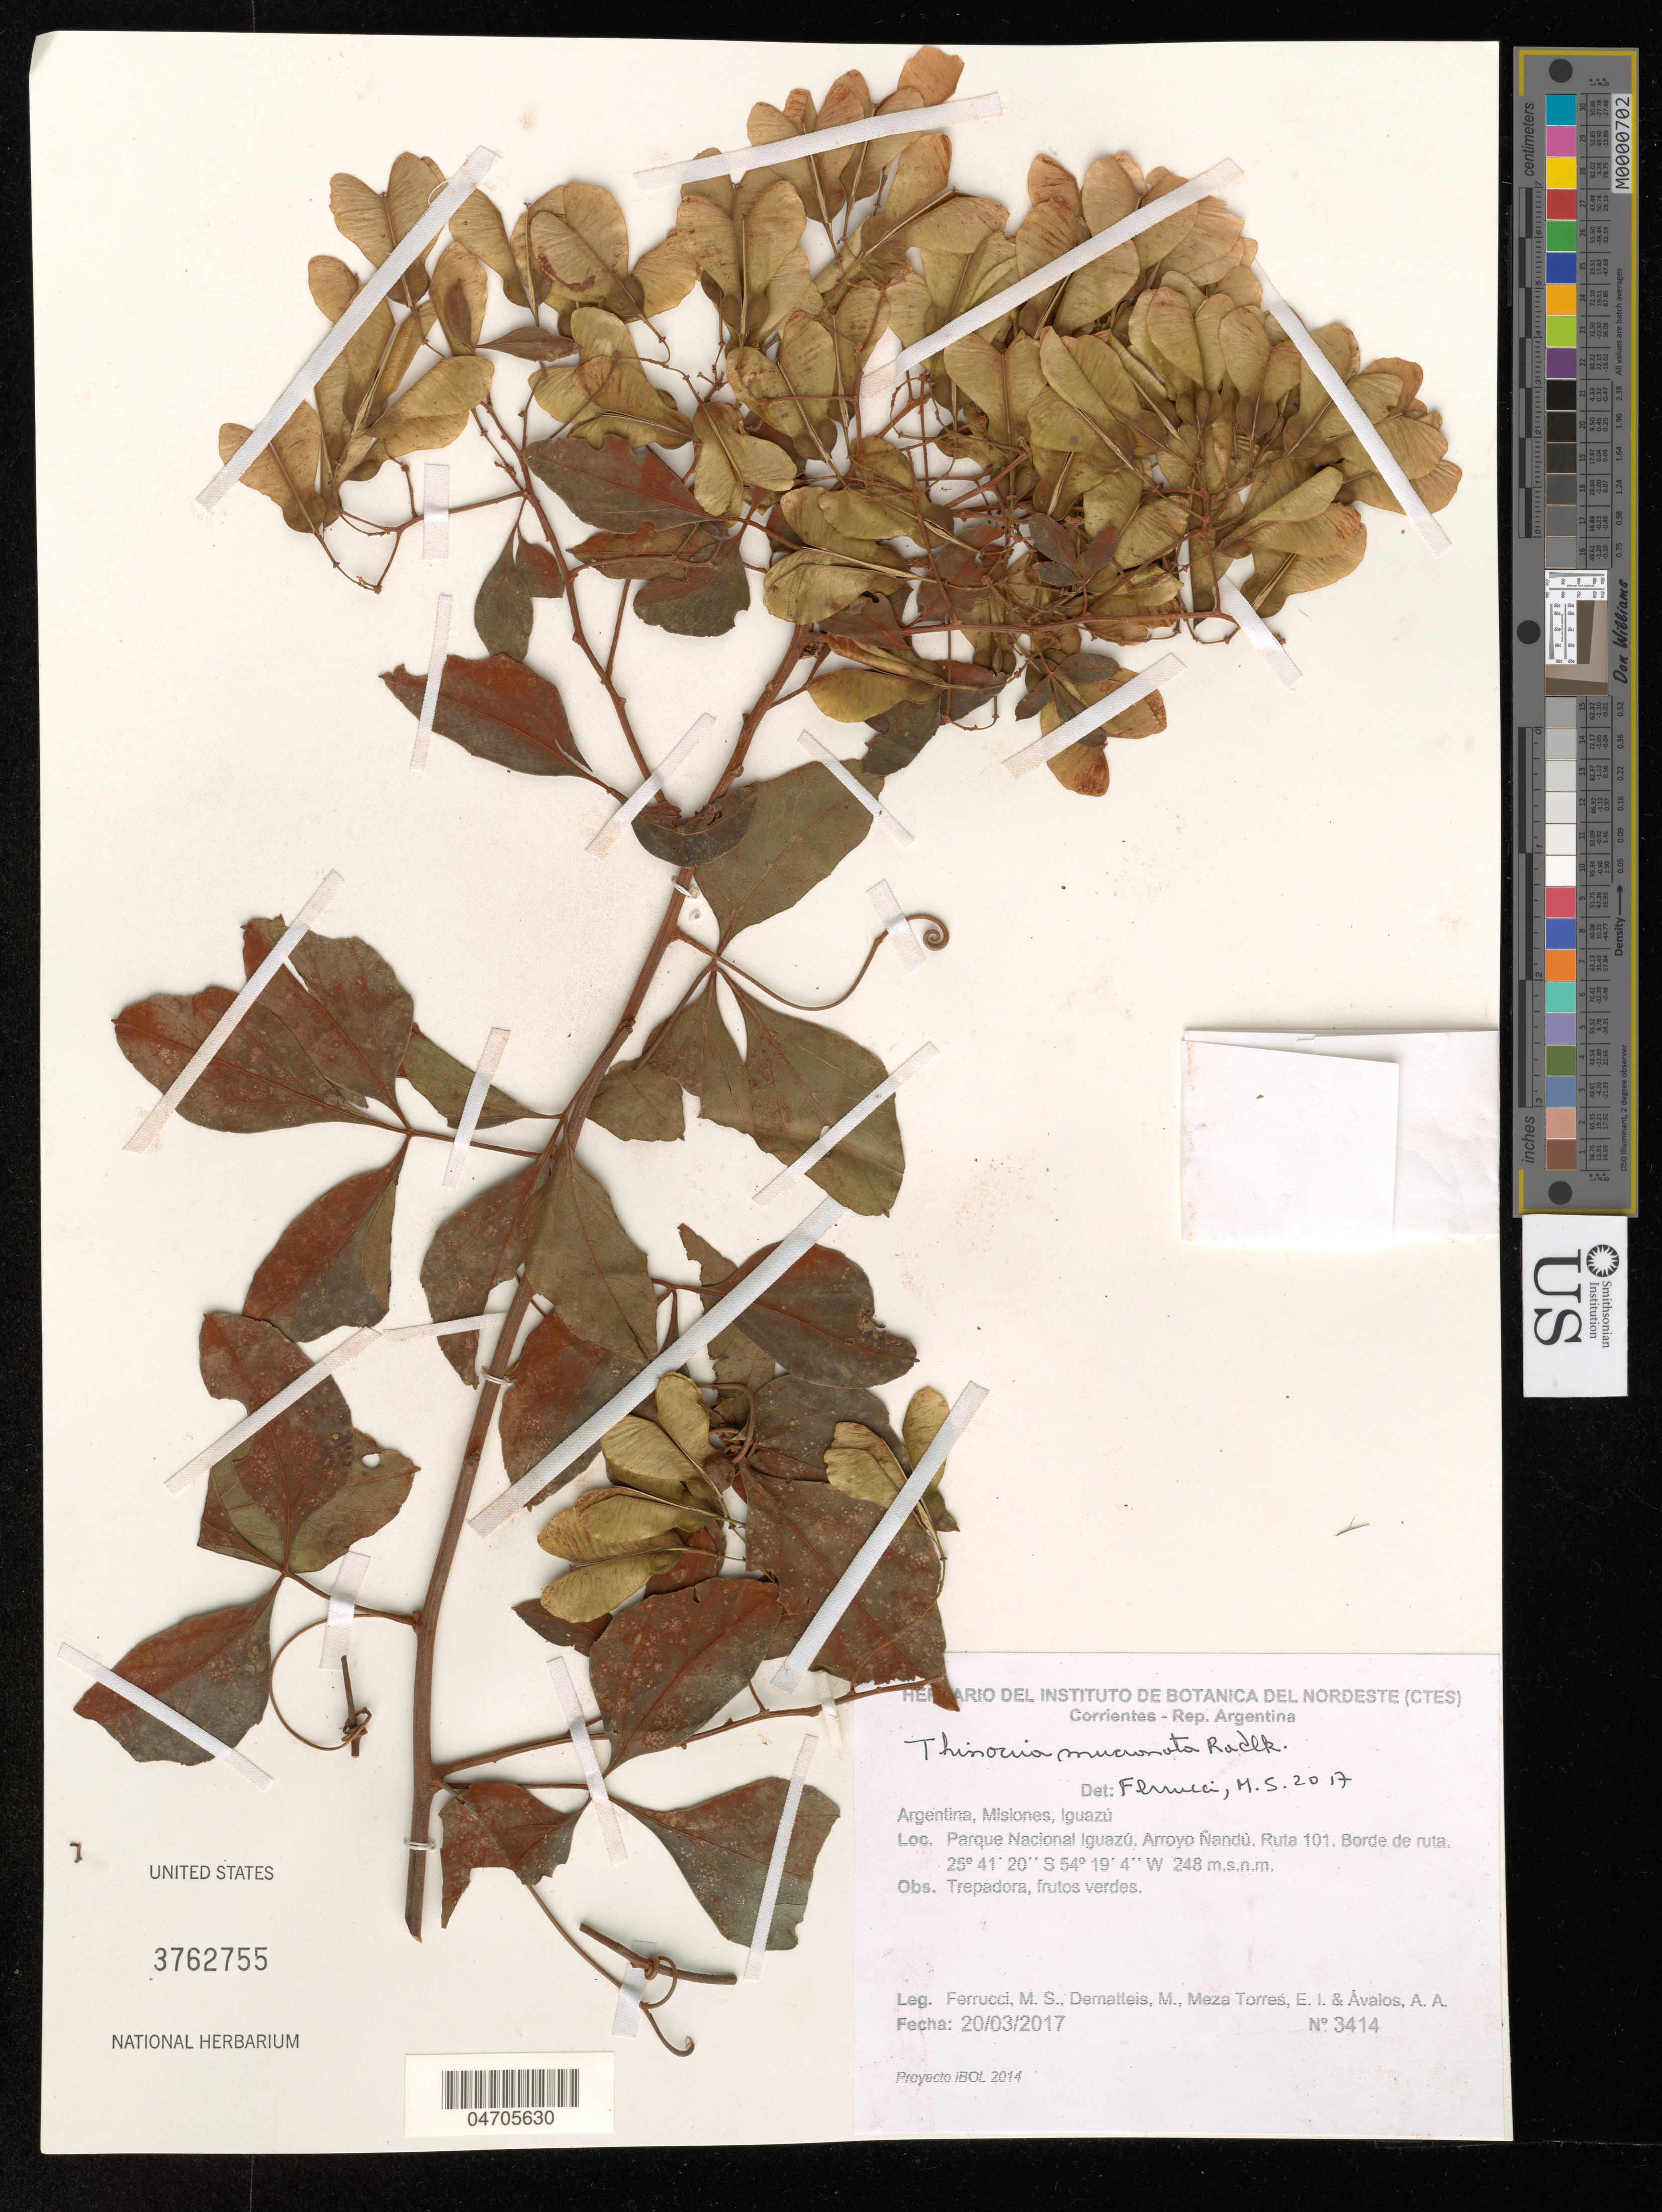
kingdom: Plantae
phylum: Tracheophyta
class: Magnoliopsida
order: Sapindales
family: Sapindaceae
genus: Thinouia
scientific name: Thinouia mucronata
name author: Radlk.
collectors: M. S. Ferrucci, M. Dematteis, E. I. Meza Torres & A. Avalos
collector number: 3414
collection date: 2017-03-20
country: Argentina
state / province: Misiones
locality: Iguazú. Parque Nacional Iguazú. Arroyo Nandú. Ruta 101. Borde de ruta.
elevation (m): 248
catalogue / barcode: US 3762755